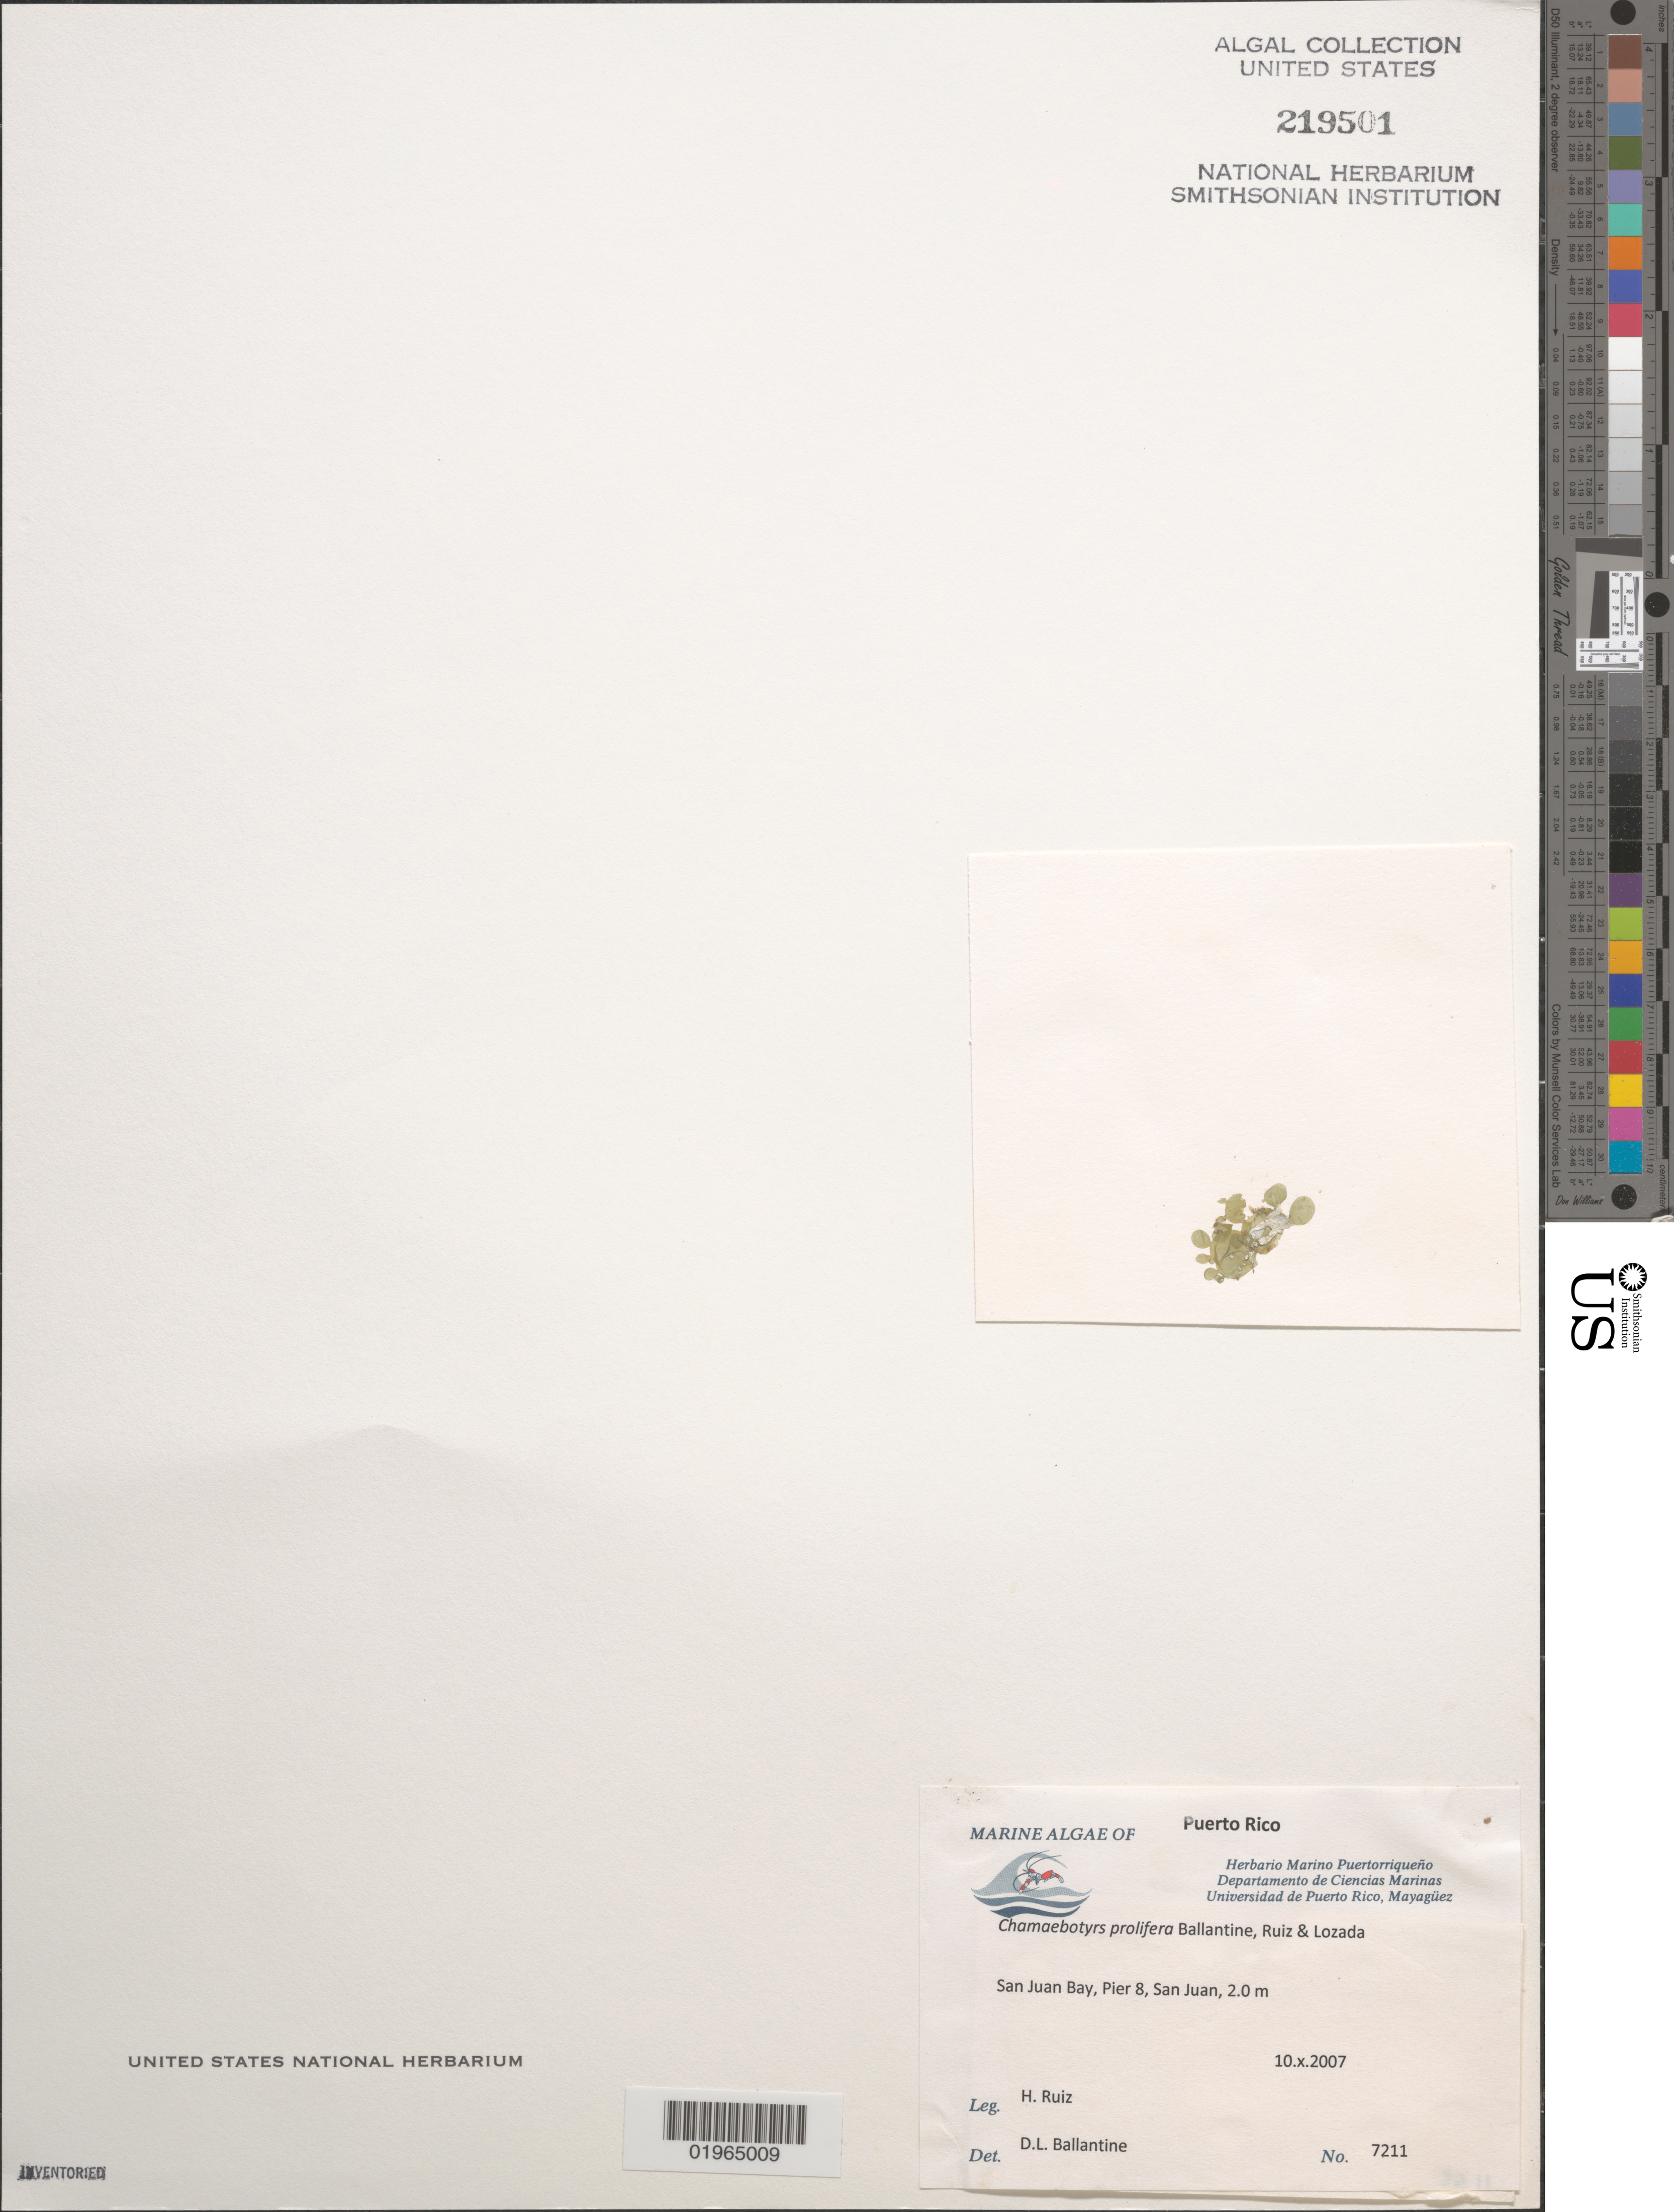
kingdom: Plantae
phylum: Rhodophyta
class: Florideophyceae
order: Rhodymeniales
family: Rhodymeniaceae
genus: Chamaebotrys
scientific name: Chamaebotrys prolifera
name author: D.L. Ballant. et al.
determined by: Ballantine, D. L.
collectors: H. Ruiz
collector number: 7211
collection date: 2007-10-10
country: Puerto Rico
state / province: San Juan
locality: Pier 8, San Juan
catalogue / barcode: US 219501